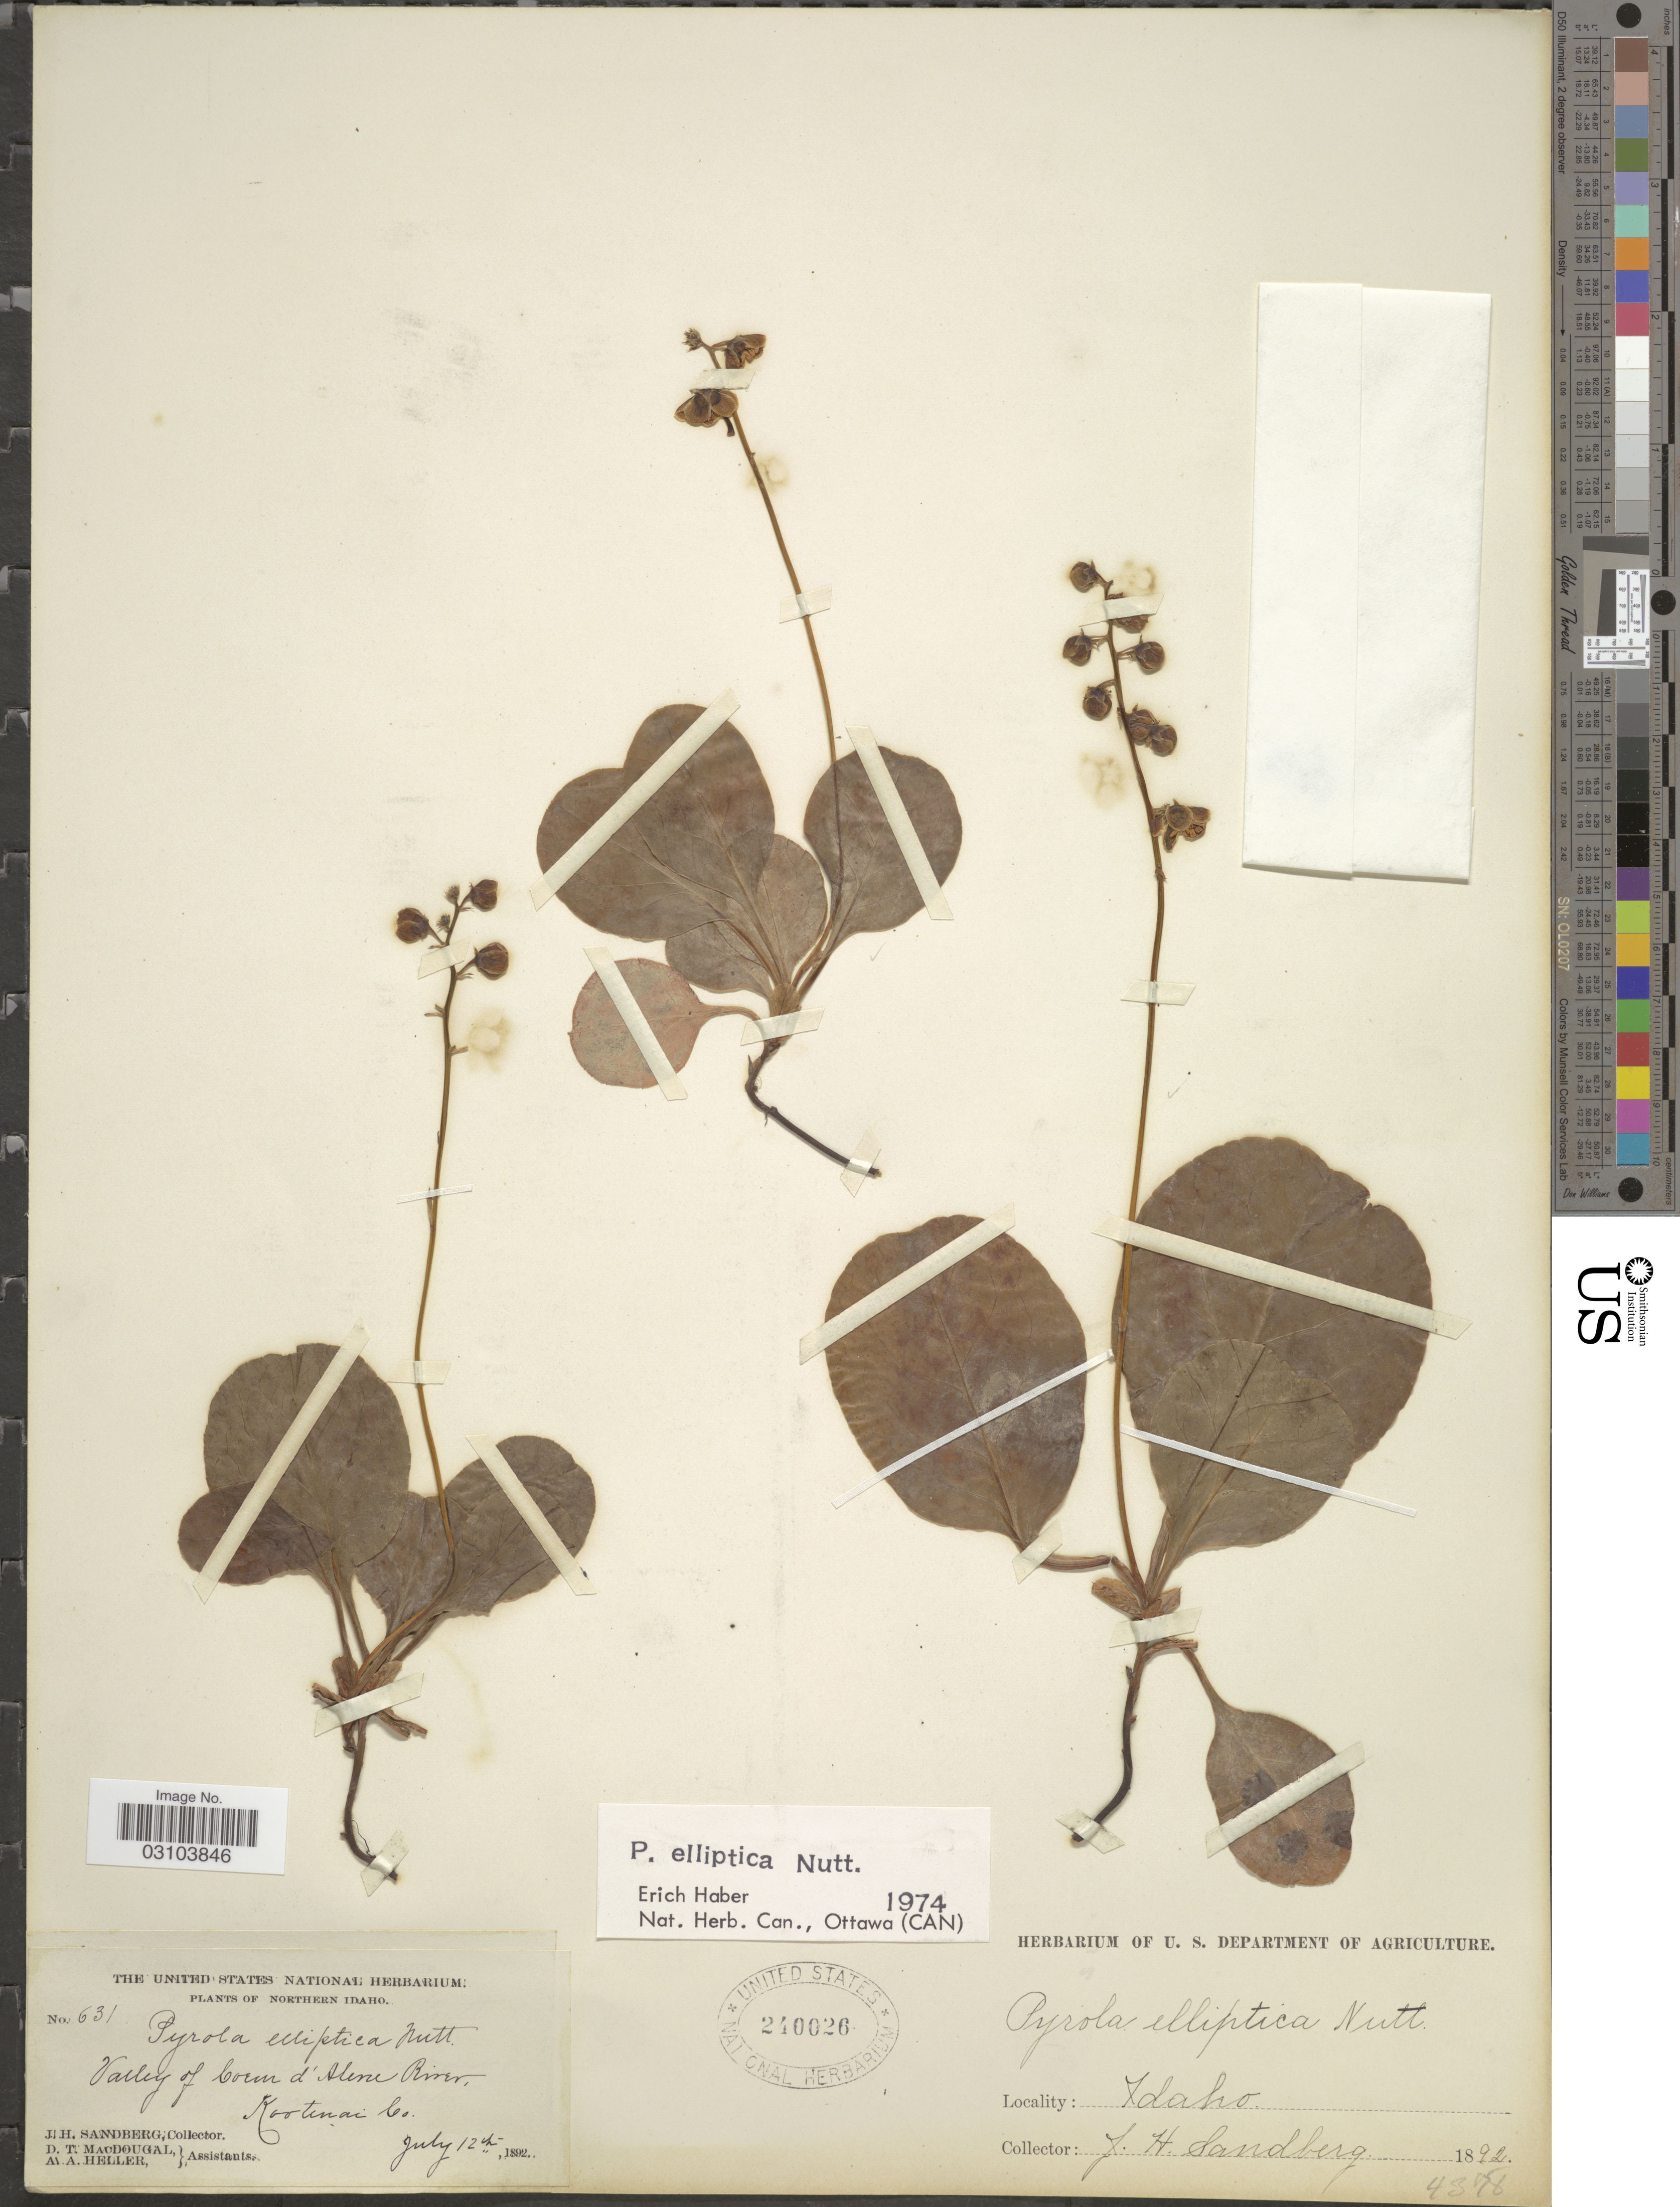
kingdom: Plantae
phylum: Tracheophyta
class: Magnoliopsida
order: Ericales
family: Ericaceae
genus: Pyrola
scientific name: Pyrola elliptica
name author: Nutt.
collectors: J. H. Sandberg, D. T. MacDougal & A. A. Heller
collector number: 631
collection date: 1892-07-12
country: United States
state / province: Idaho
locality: Northern Idaho. Valley of Coeur d'Alene River, Kootenai Co.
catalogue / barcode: US 240026